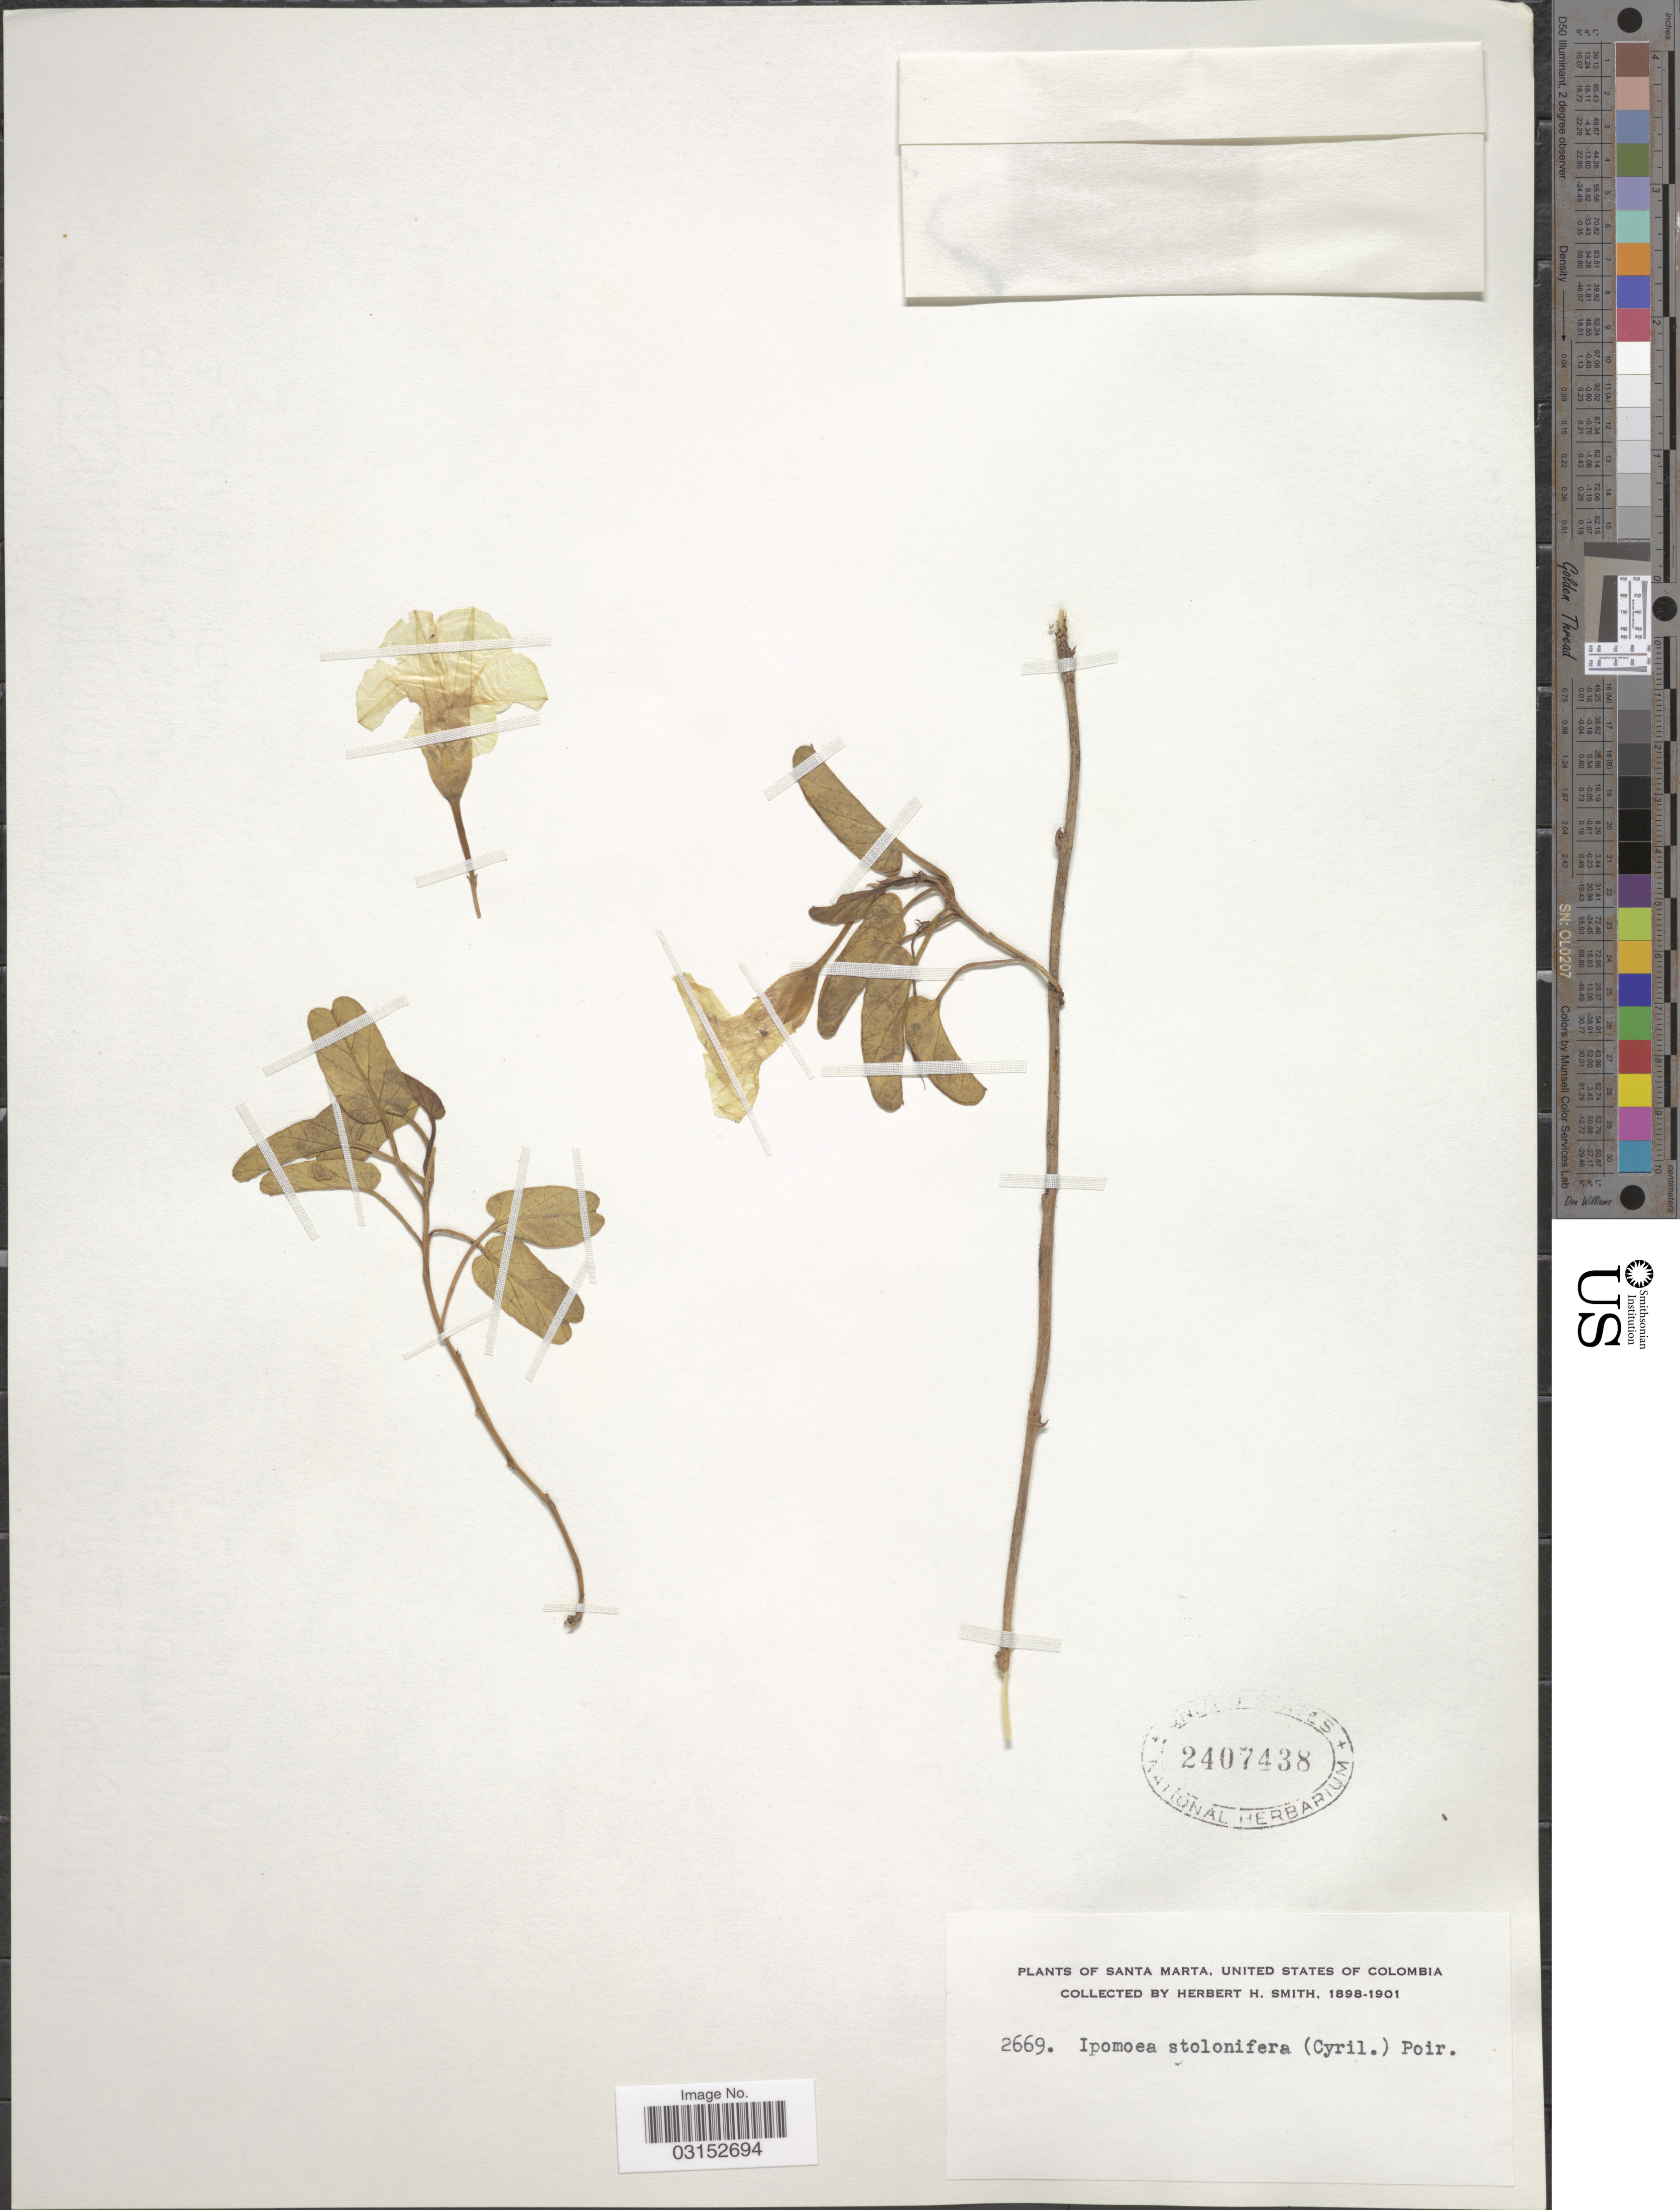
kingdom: Plantae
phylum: Tracheophyta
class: Magnoliopsida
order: Solanales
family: Convolvulaceae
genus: Ipomoea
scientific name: Ipomoea imperati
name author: (Vahl) Griseb.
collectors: Herbert H. Smith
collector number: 2669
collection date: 1898/1901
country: Colombia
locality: Santa Marta.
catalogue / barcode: US 2407438